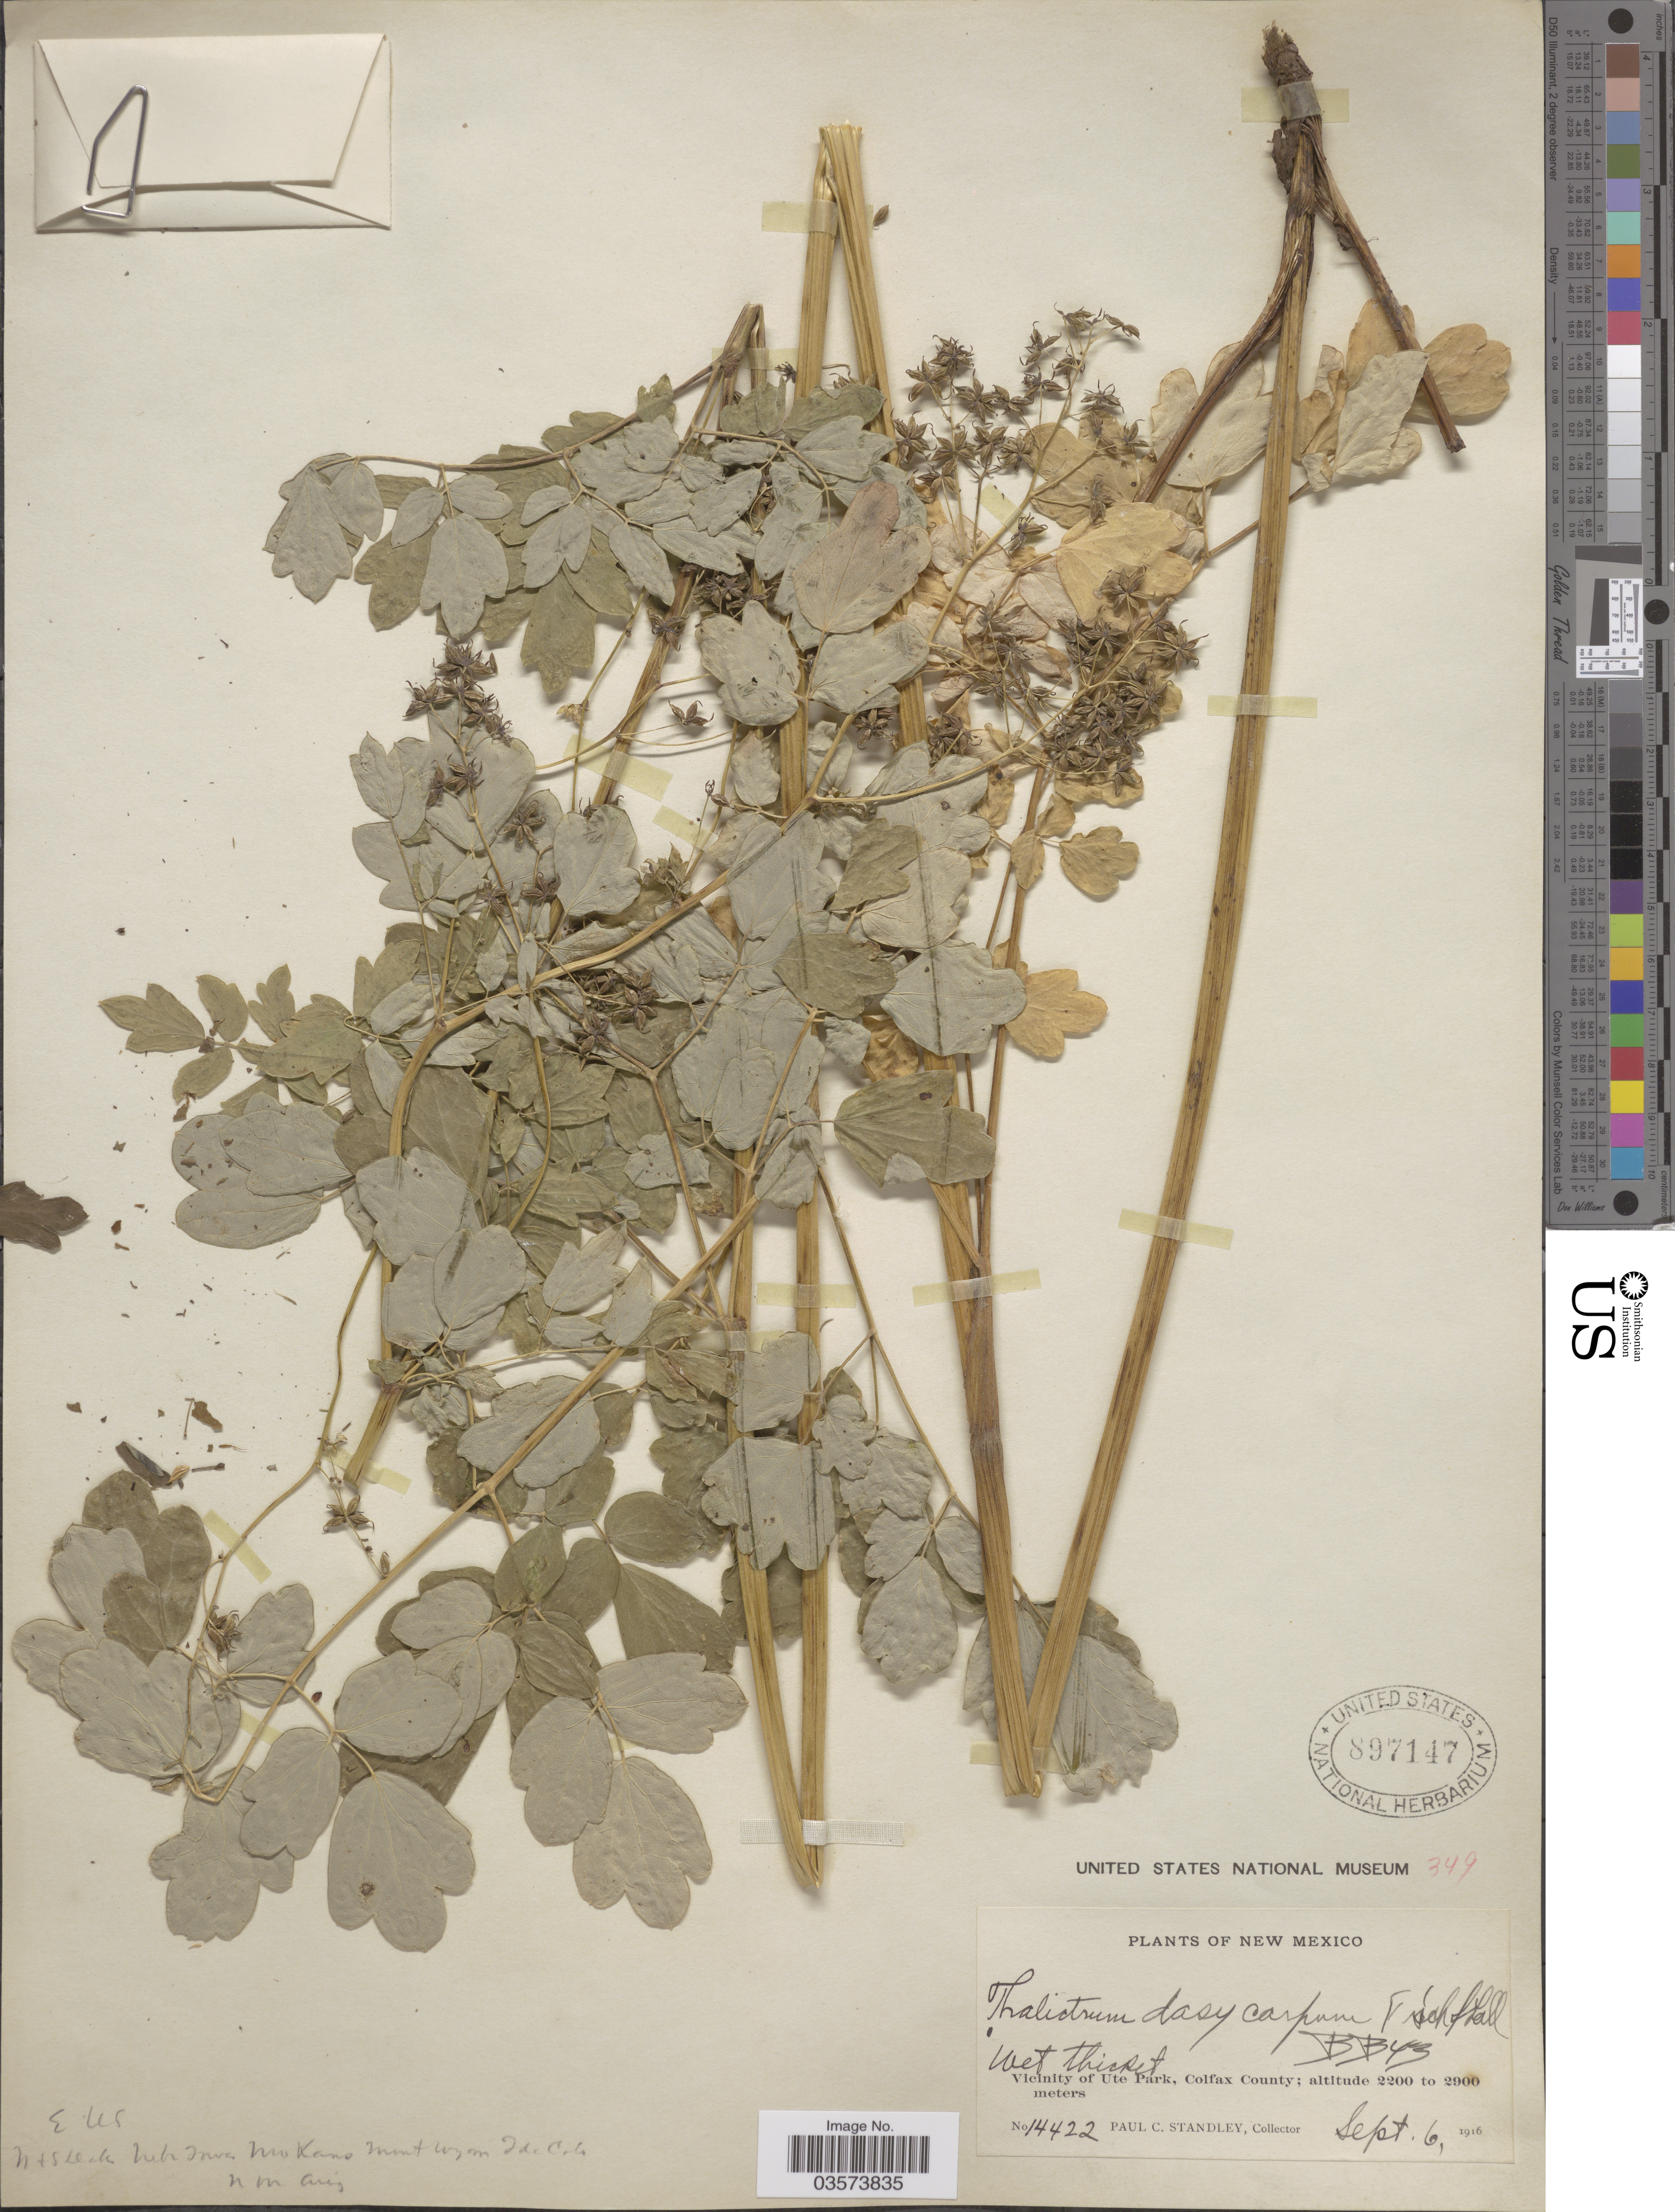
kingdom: Plantae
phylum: Tracheophyta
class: Magnoliopsida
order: Ranunculales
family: Ranunculaceae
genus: Thalictrum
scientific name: Thalictrum dasycarpum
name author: Fisch. & Avé-Lall.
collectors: P. C. Standley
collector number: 14422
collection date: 1916-09-06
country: United States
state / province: New Mexico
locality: Wet thicket. Vicinity of Ute Park, Colfax County.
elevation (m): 2200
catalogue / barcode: US 897147